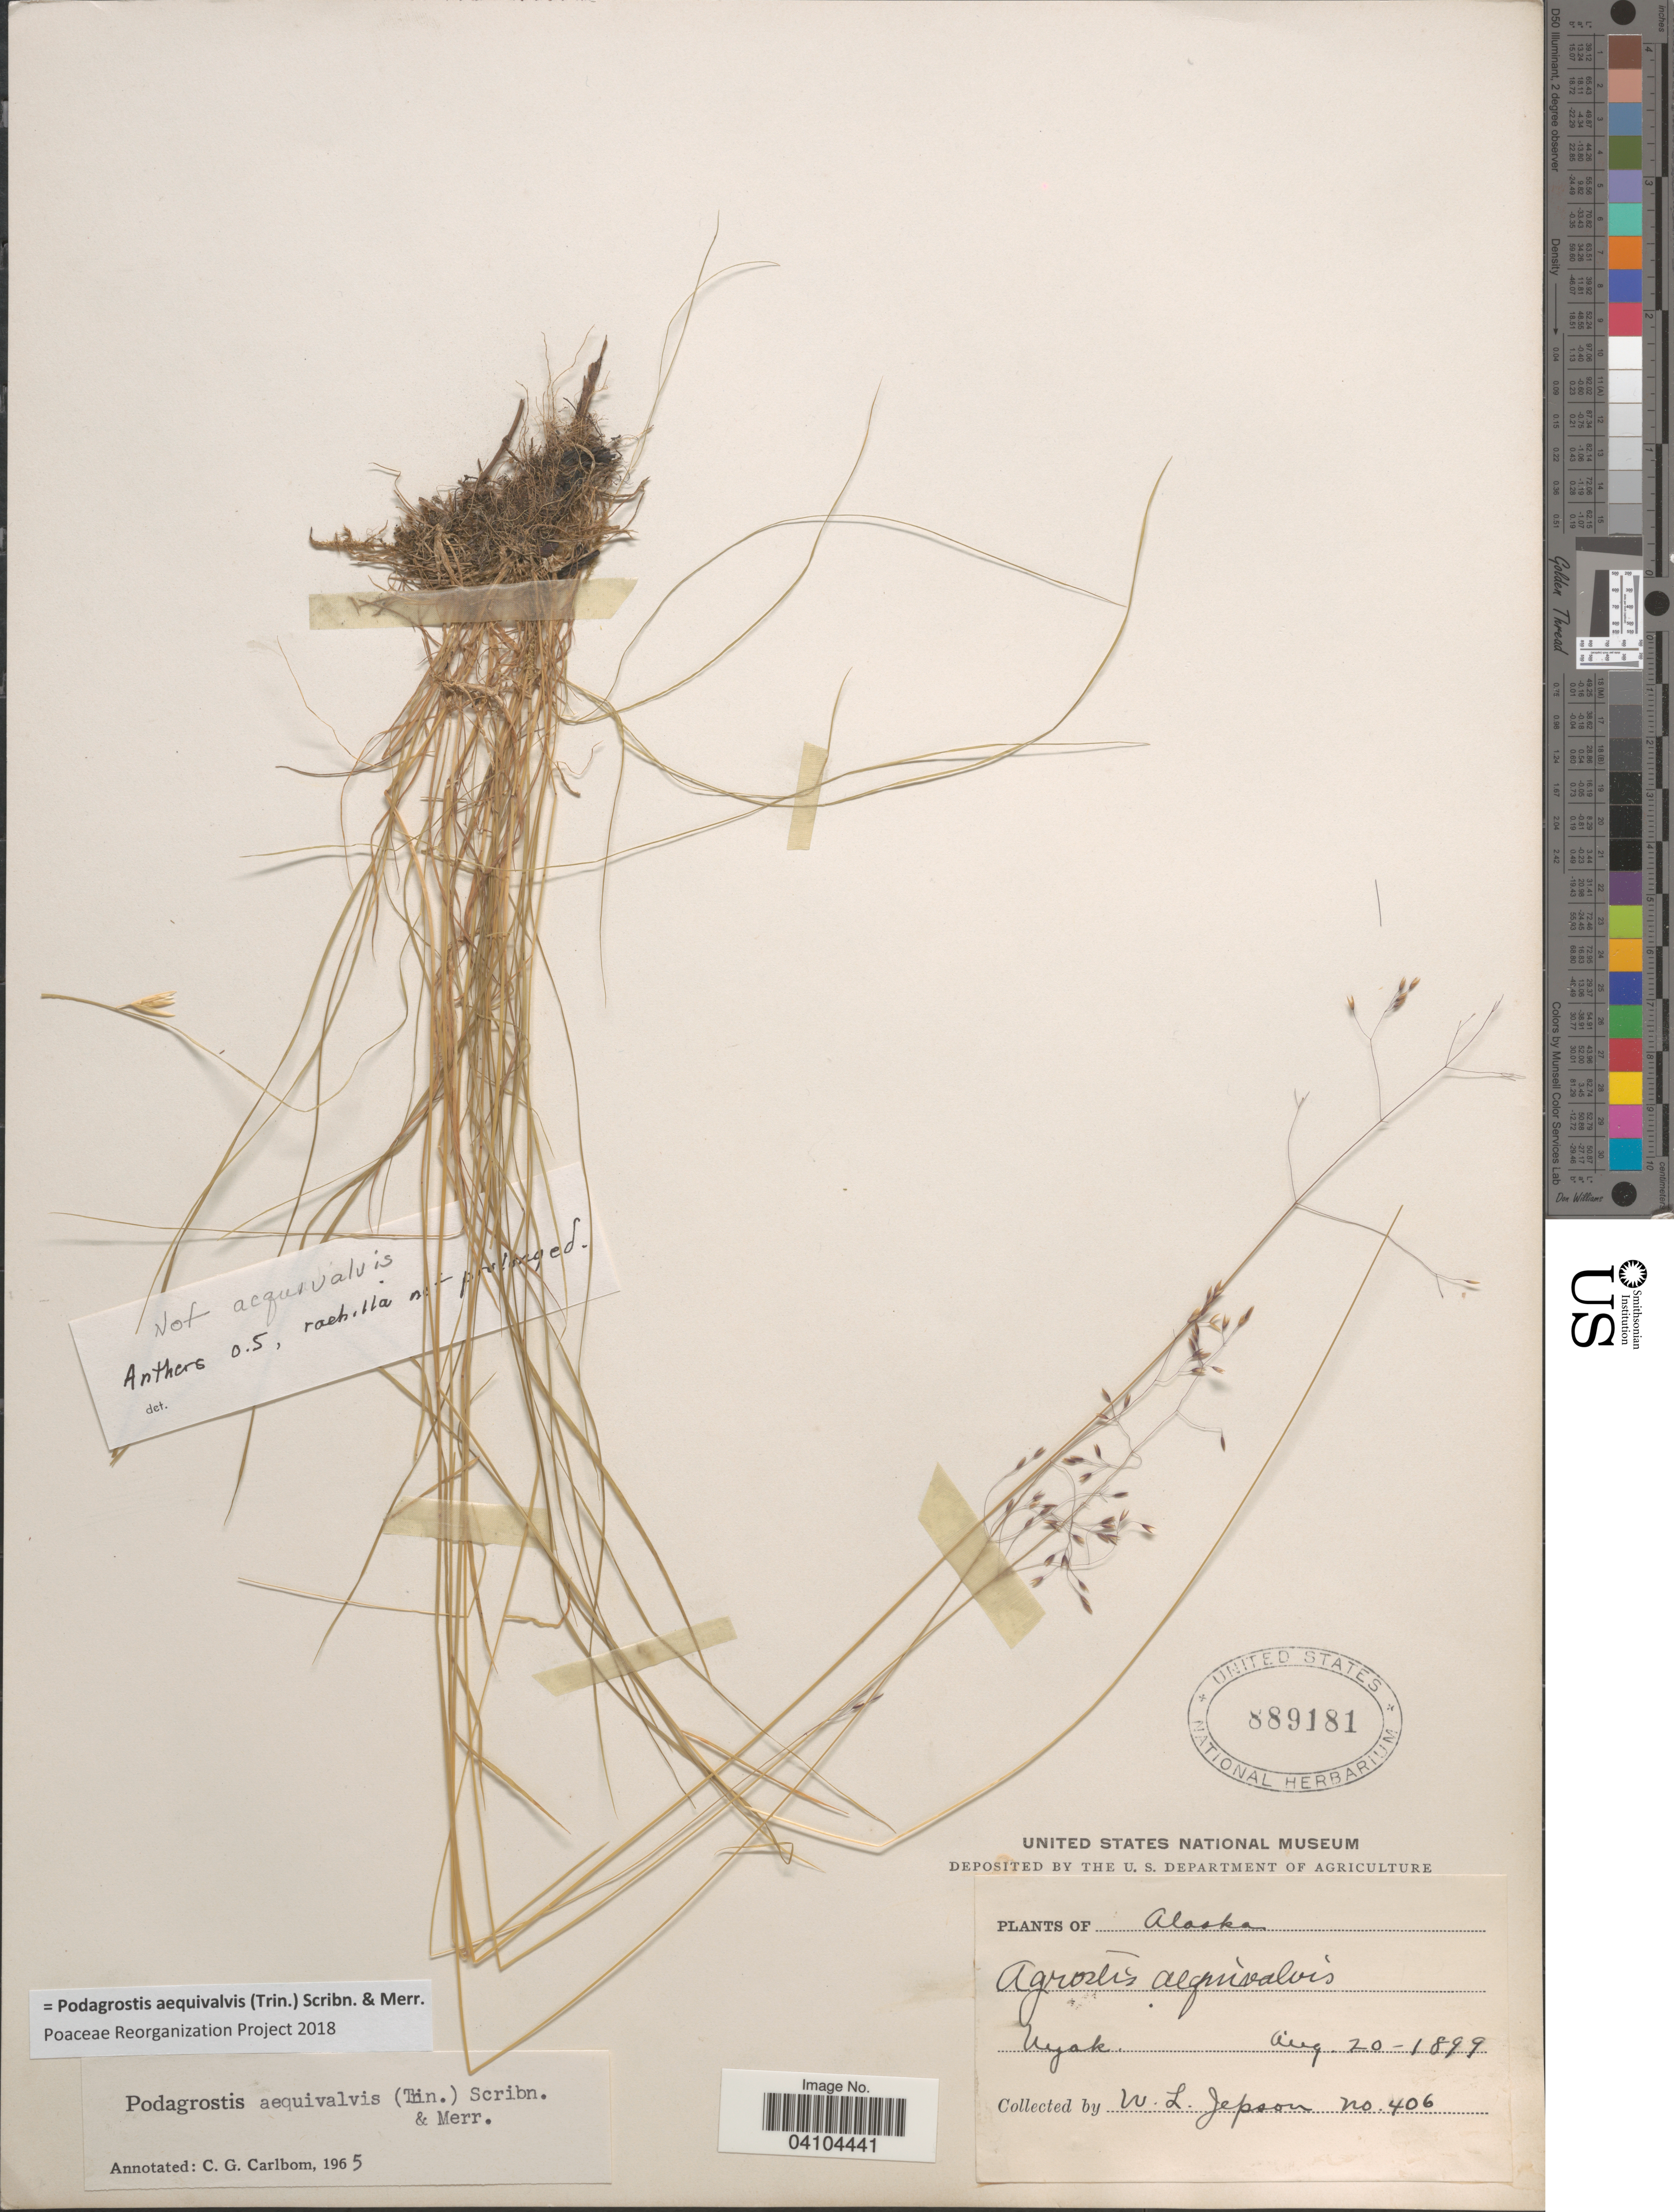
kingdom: Plantae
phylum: Tracheophyta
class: Liliopsida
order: Poales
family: Poaceae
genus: Podagrostis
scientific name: Podagrostis aequivalvis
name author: (Trin.) Scribn. & Merr.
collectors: W. L. Jepson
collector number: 406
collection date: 1899-08-20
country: United States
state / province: Alaska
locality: Uyak.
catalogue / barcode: US 889181